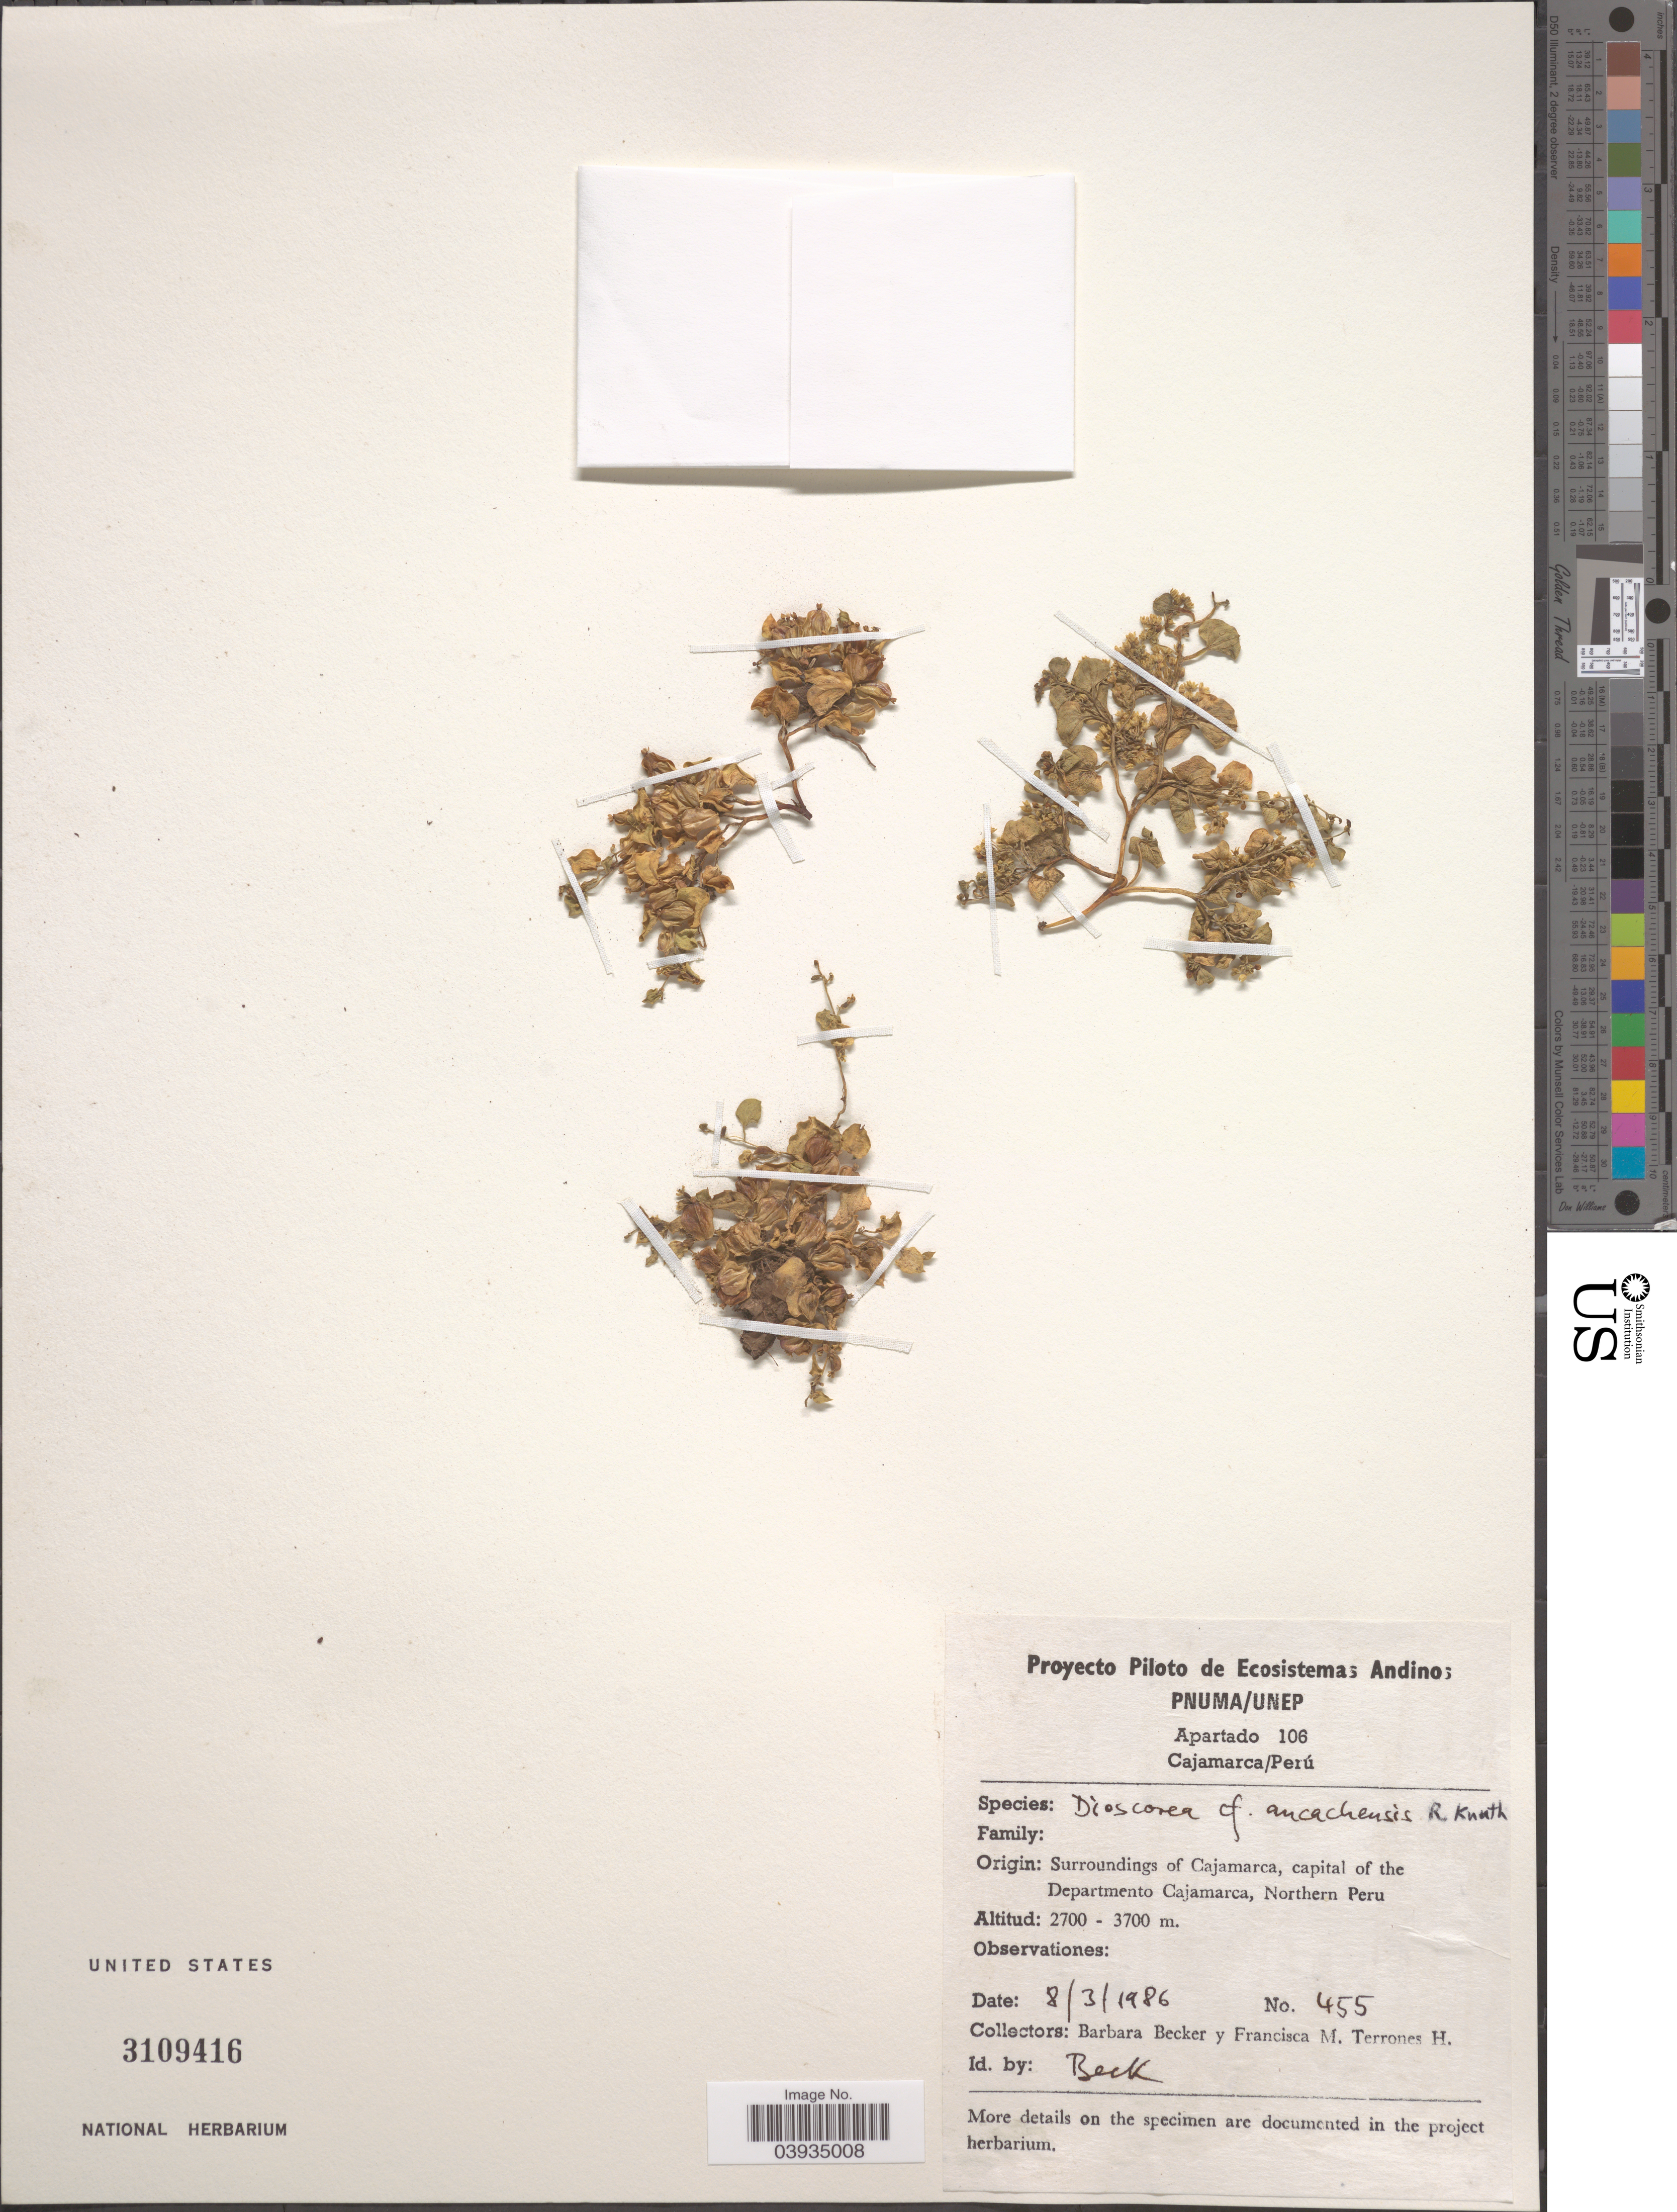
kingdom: Plantae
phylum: Tracheophyta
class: Liliopsida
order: Dioscoreales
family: Dioscoreaceae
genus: Dioscorea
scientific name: Dioscorea ancachsensis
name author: R. Knuth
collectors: B. Becker & F. Terrones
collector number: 455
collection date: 1986-03-08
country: Peru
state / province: Cajamarca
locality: Surroundings of Cajamarca, capital of the Departamento Cajamarca, Northern Peru.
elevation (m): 2700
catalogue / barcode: US 3109416